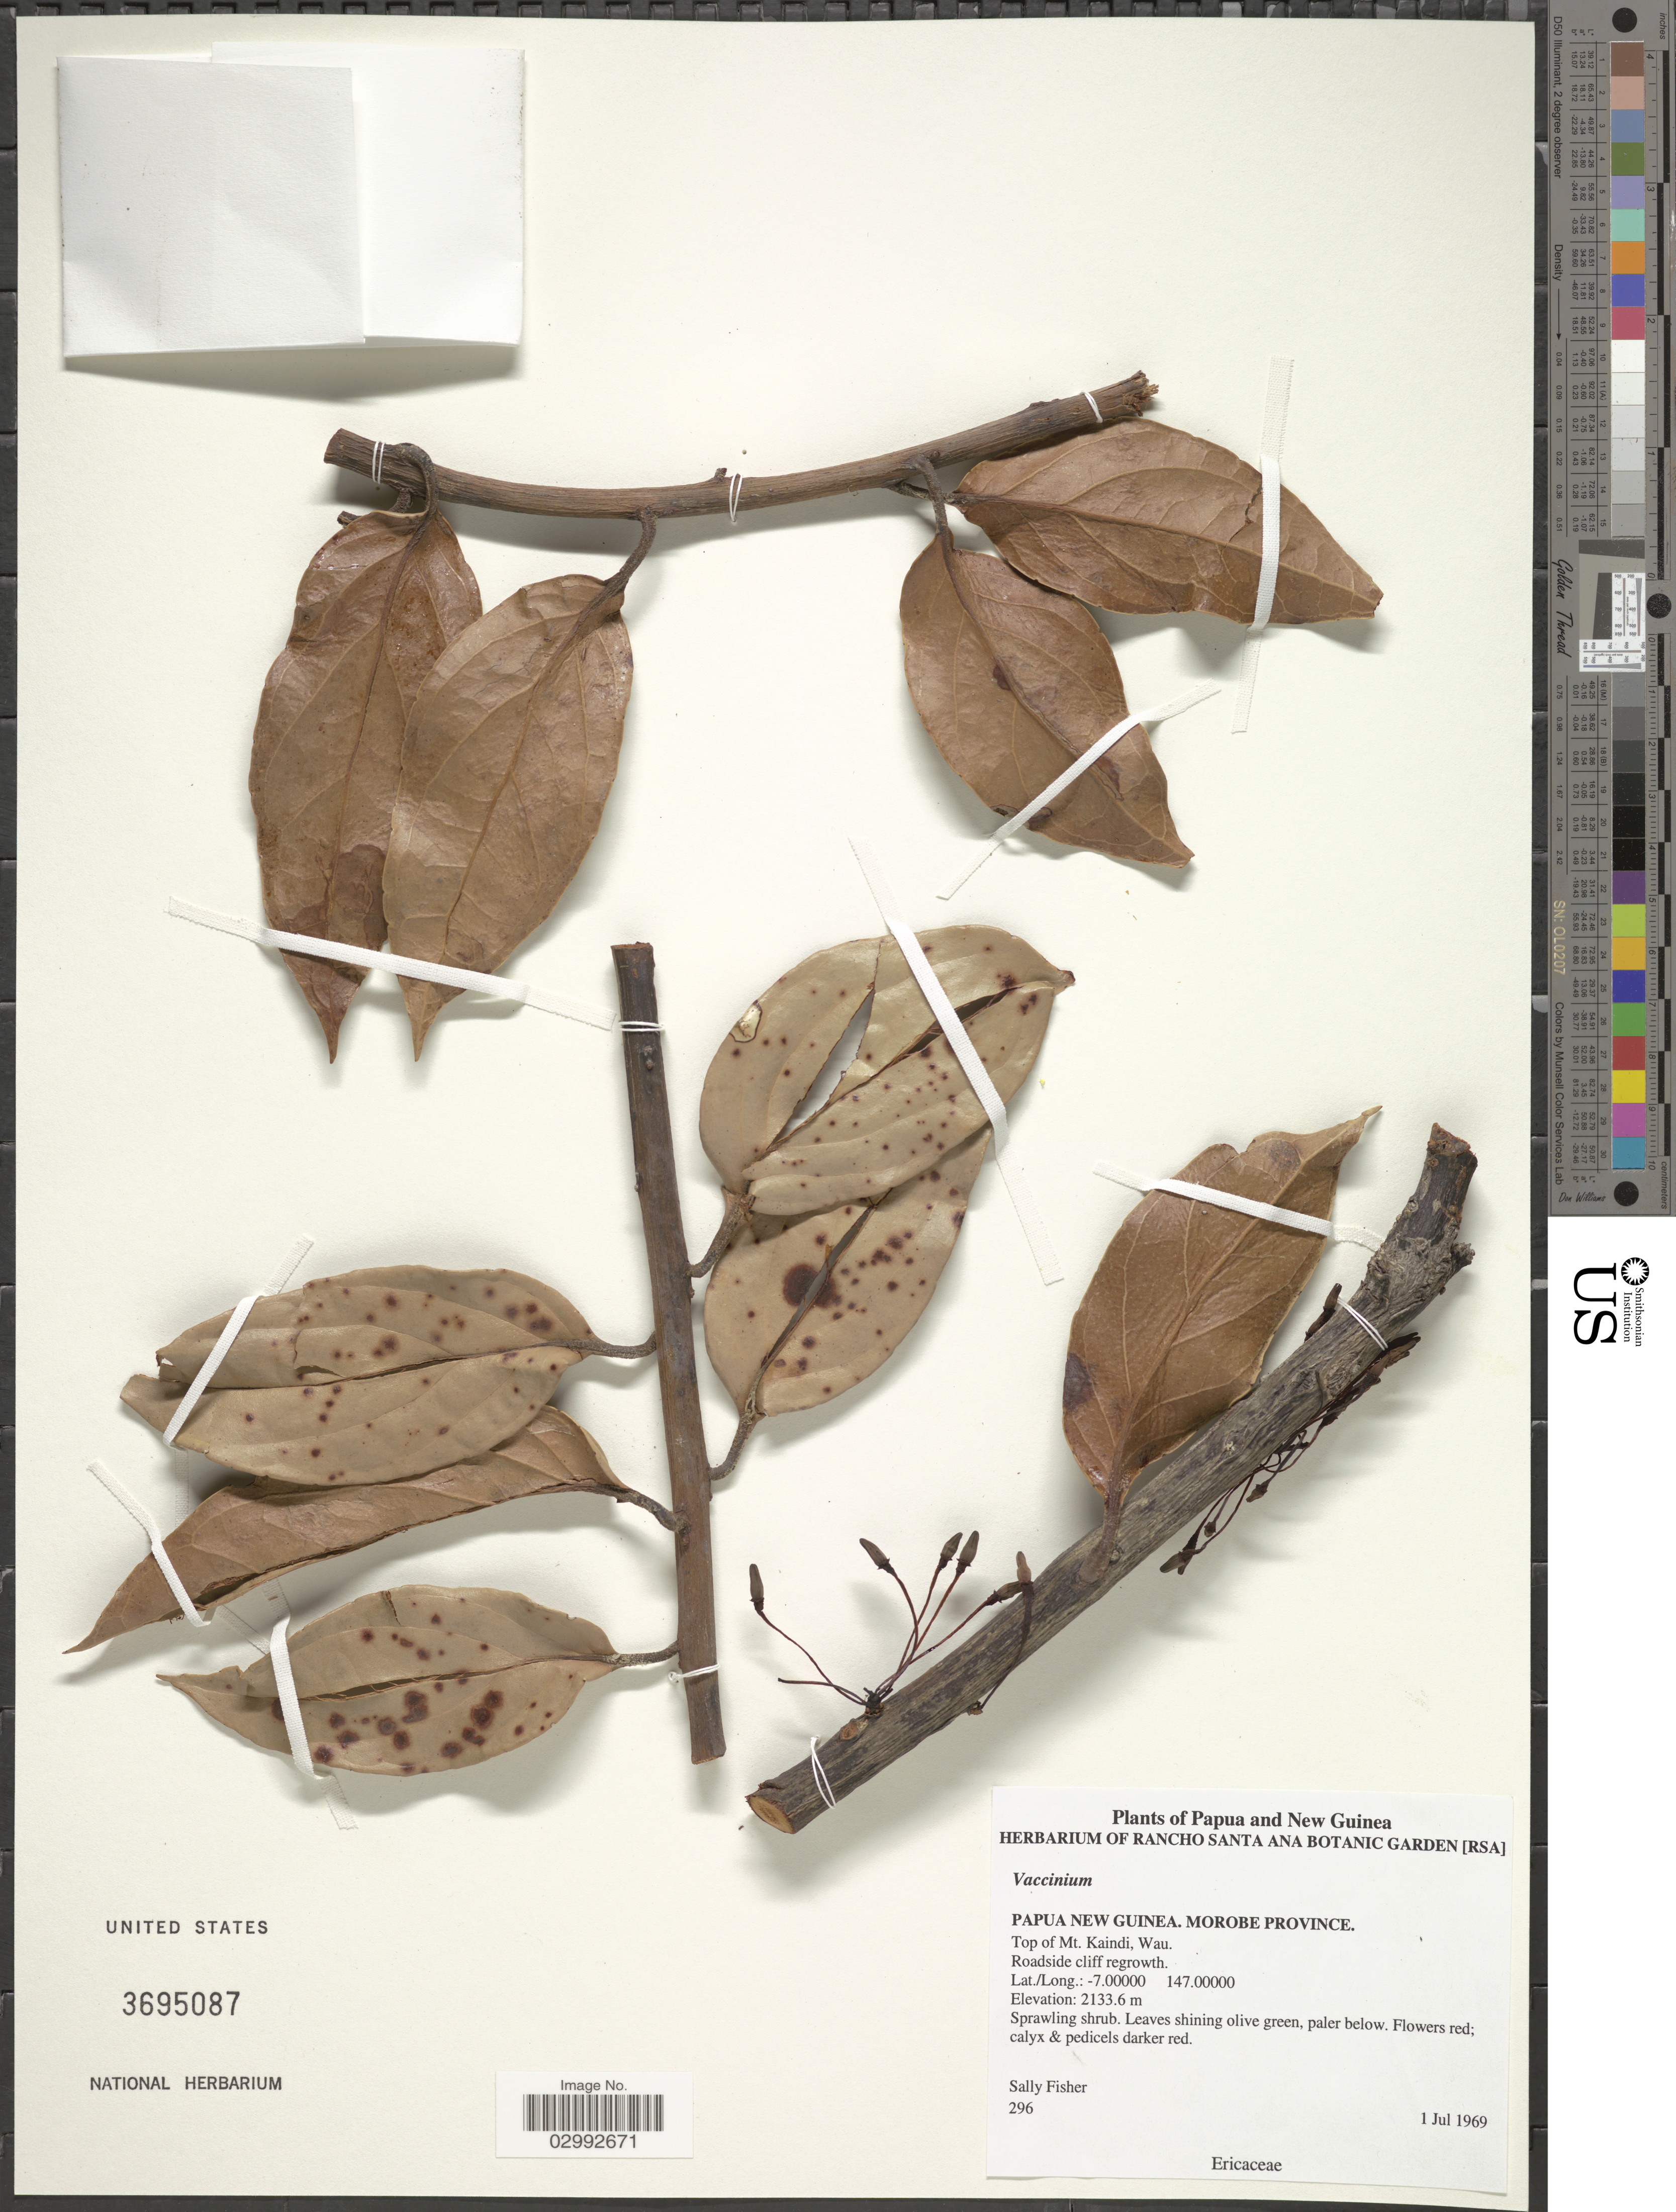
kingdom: Plantae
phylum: Tracheophyta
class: Magnoliopsida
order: Ericales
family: Ericaceae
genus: Vaccinium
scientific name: Vaccinium sp.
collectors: S. Fisher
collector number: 296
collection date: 1969-07-01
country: Papua New Guinea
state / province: Morobe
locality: Top of Mt. Kaindi, Wau.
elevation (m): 2133.6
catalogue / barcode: US 3695087